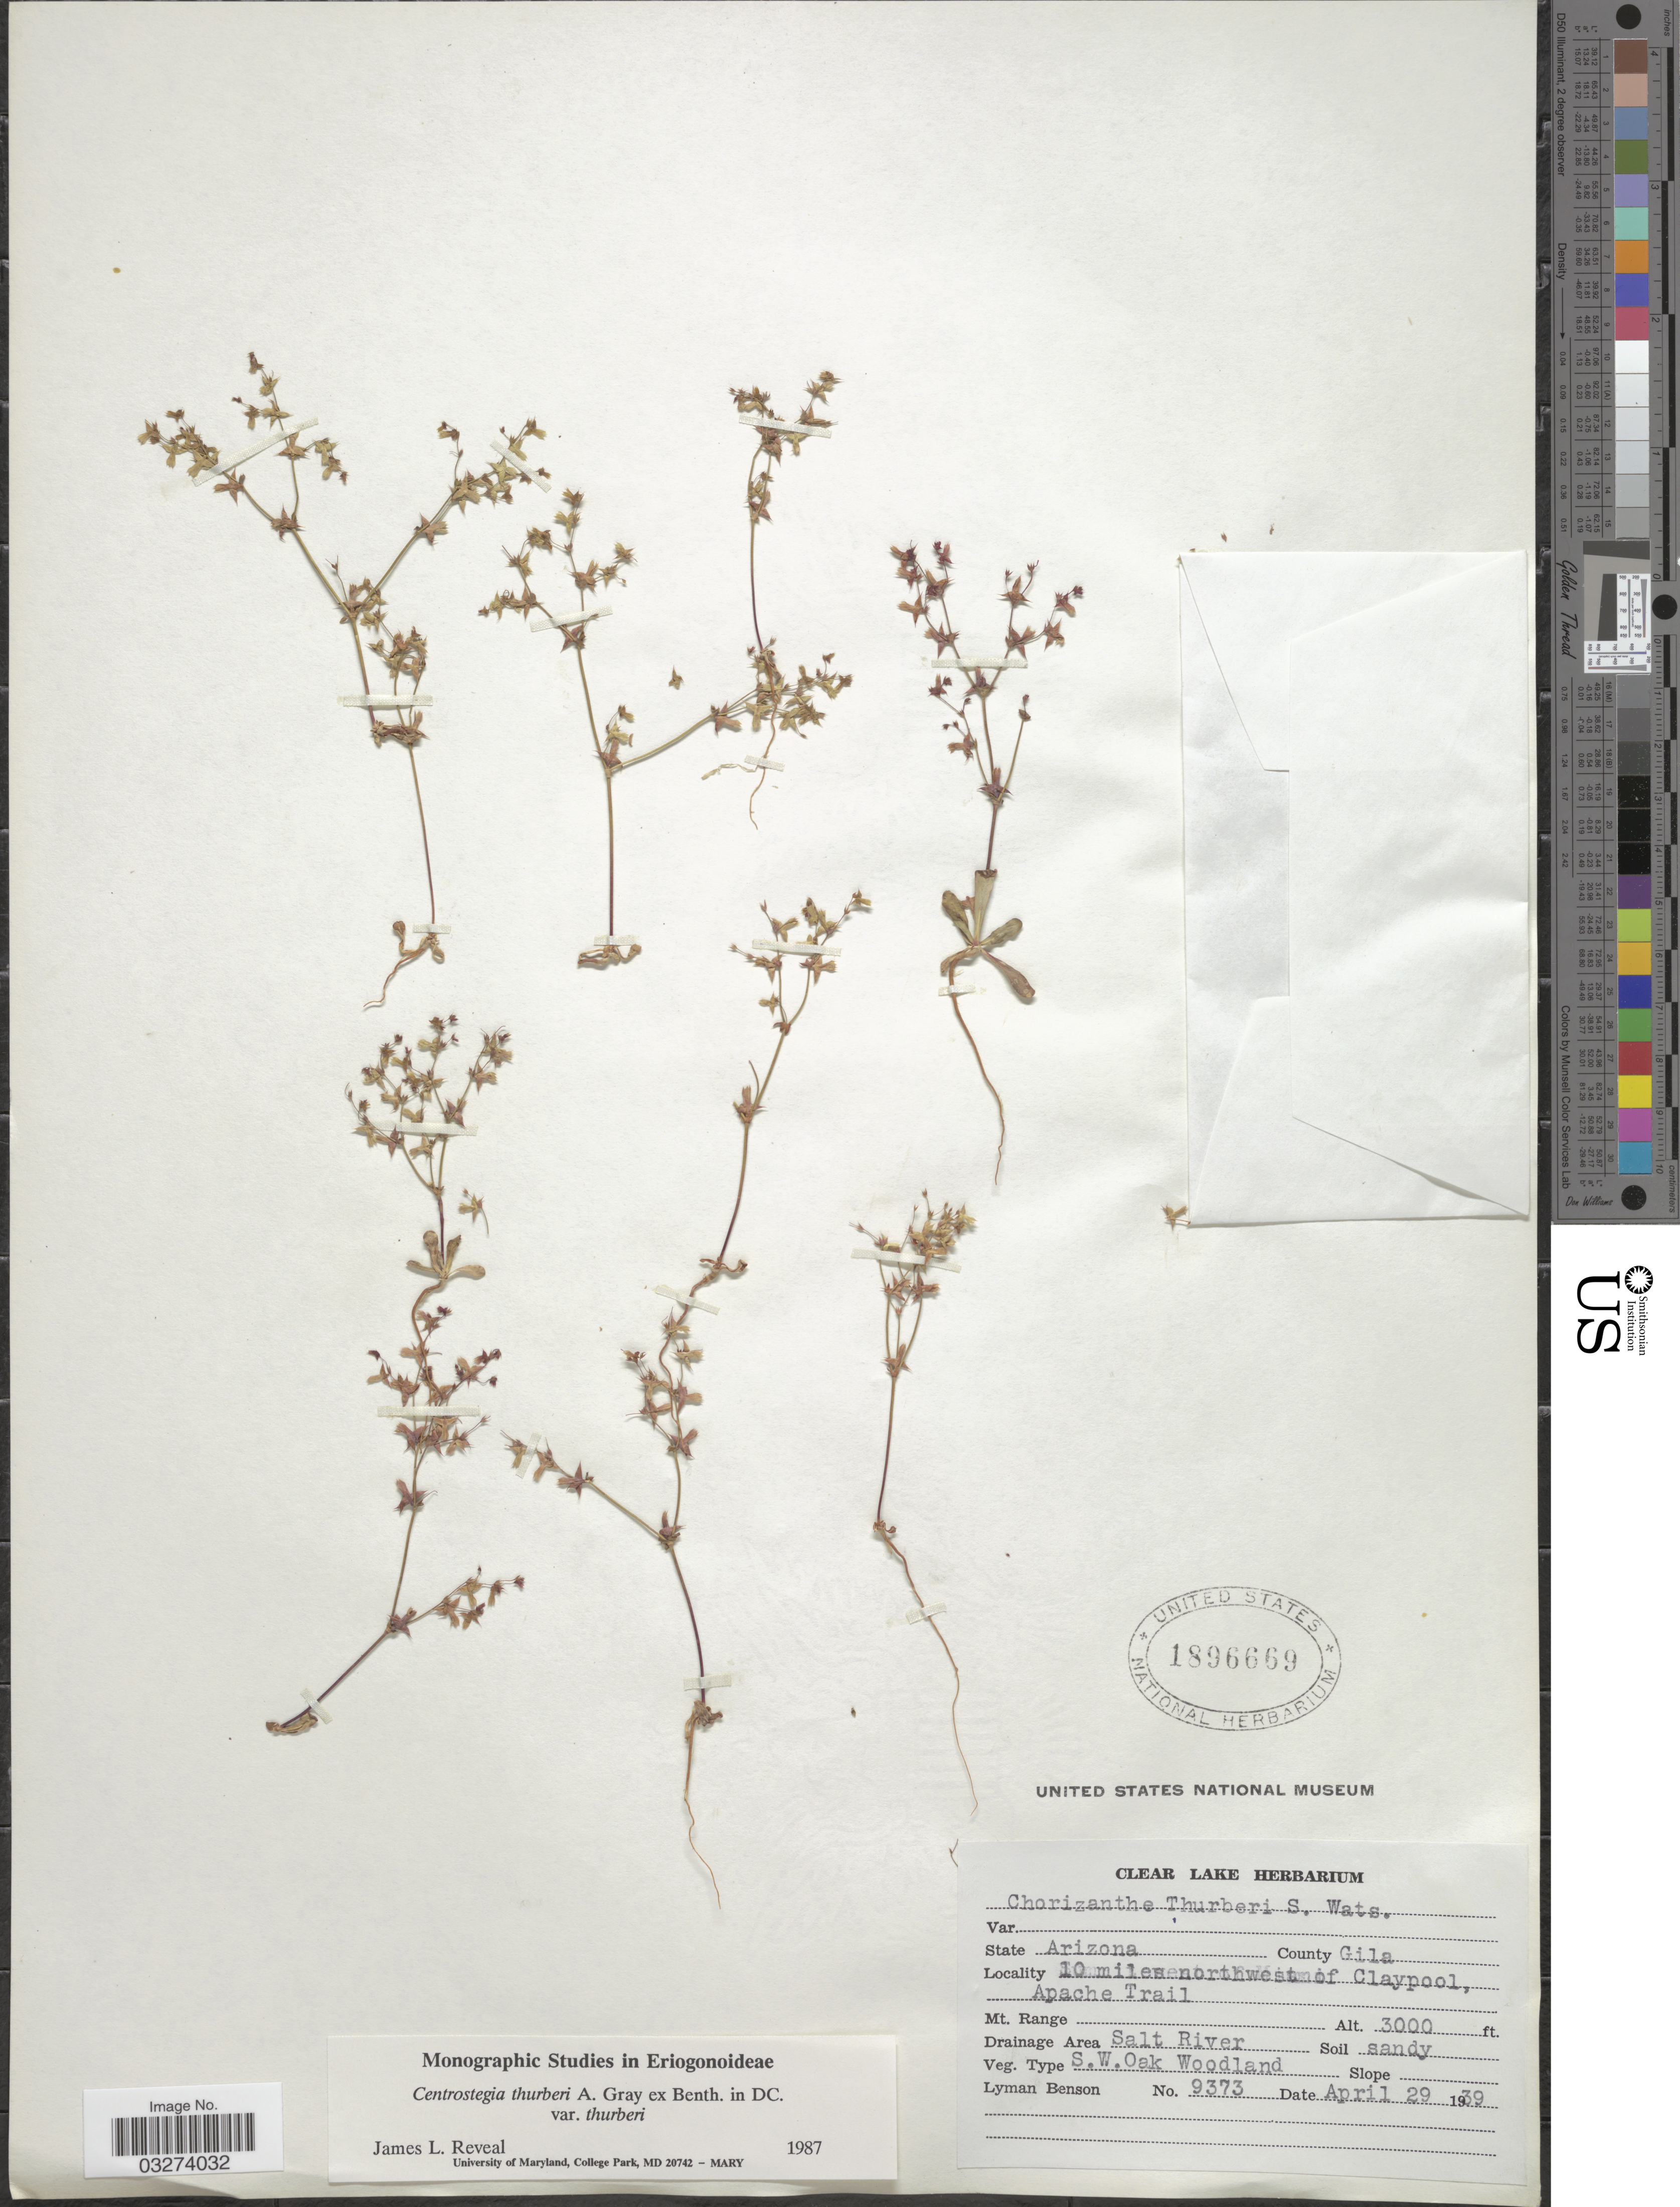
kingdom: Plantae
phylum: Tracheophyta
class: Magnoliopsida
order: Caryophyllales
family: Polygonaceae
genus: Centrostegia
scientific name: Centrostegia thurberi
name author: A. Gray ex Benth.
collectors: L. D. Benson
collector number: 9373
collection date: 1939-04-29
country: United States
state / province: Arizona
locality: County Gila. 10 miles northwest of Claypool, Apache Trail.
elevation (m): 914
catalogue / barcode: US 1896669